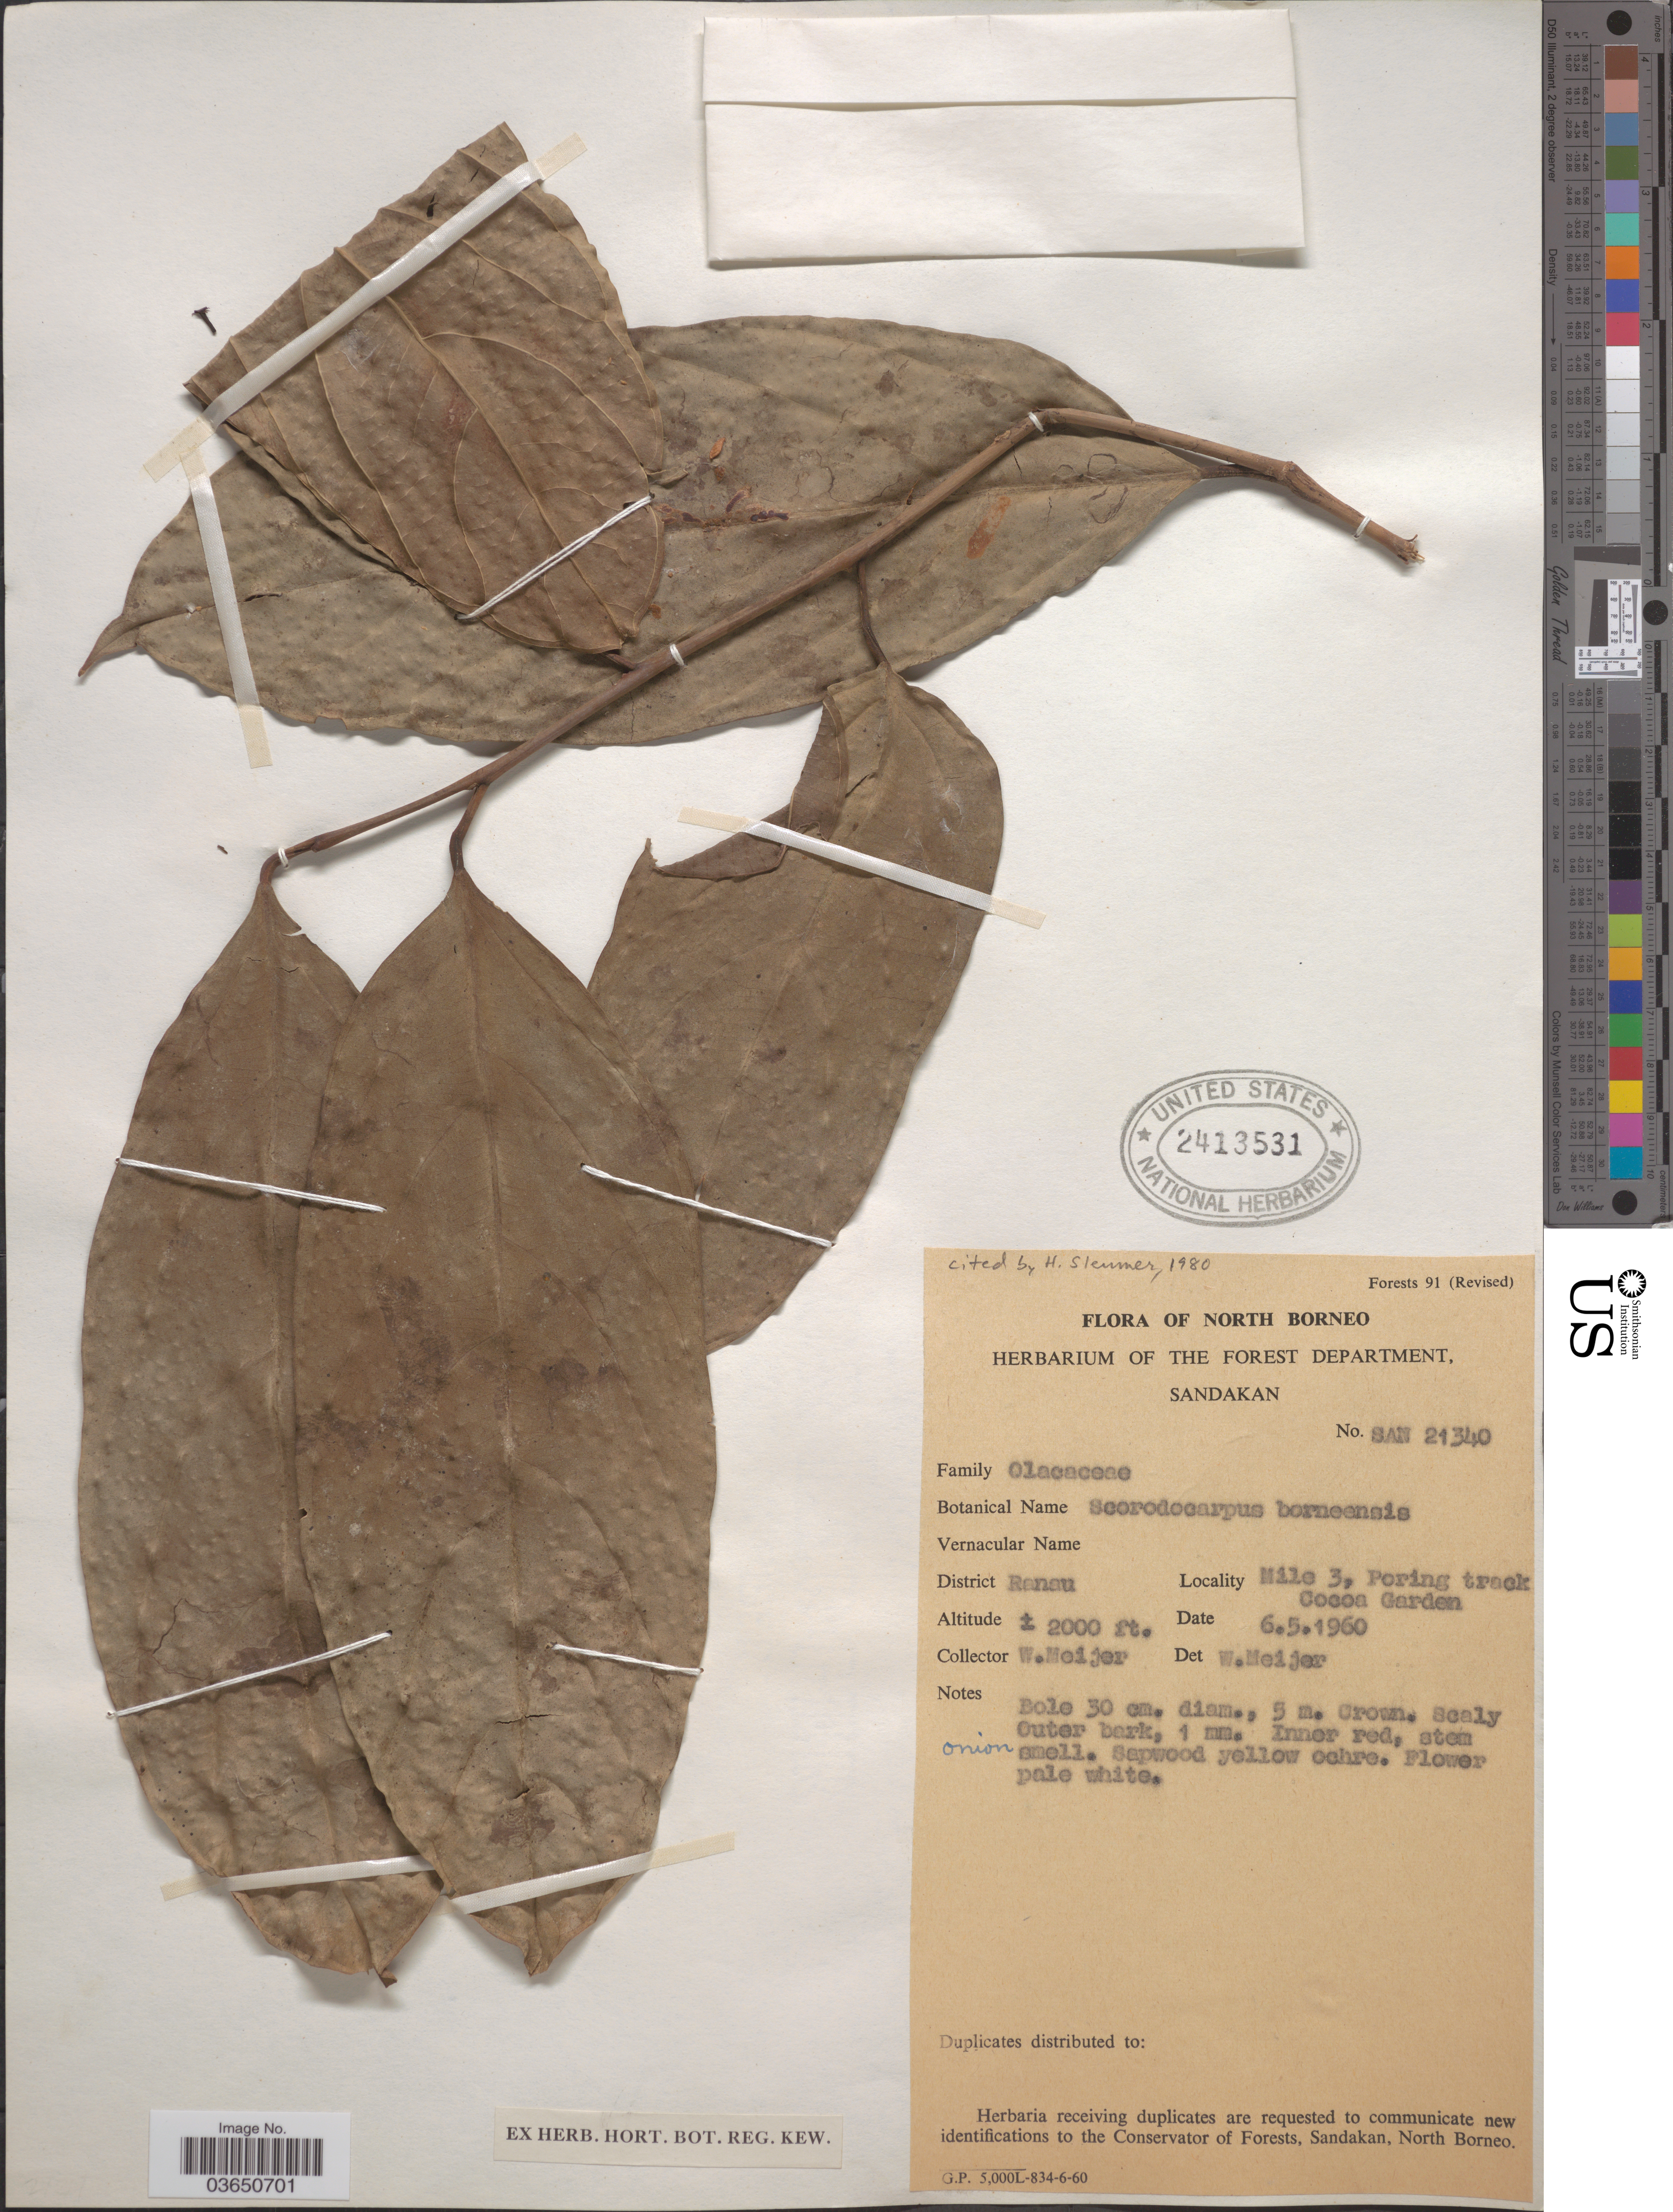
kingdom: Plantae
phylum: Tracheophyta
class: Magnoliopsida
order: Santalales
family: Strombosiaceae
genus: Scorodocarpus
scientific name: Scorodocarpus borneensis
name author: (Baill.) Becc.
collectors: W. Meijer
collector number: SAN 21340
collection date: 1960-05-06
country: Malaysia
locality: North Borneo. District Ransu. Mile 3, Poring track Cocoa Garden.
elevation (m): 610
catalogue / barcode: US 2413531